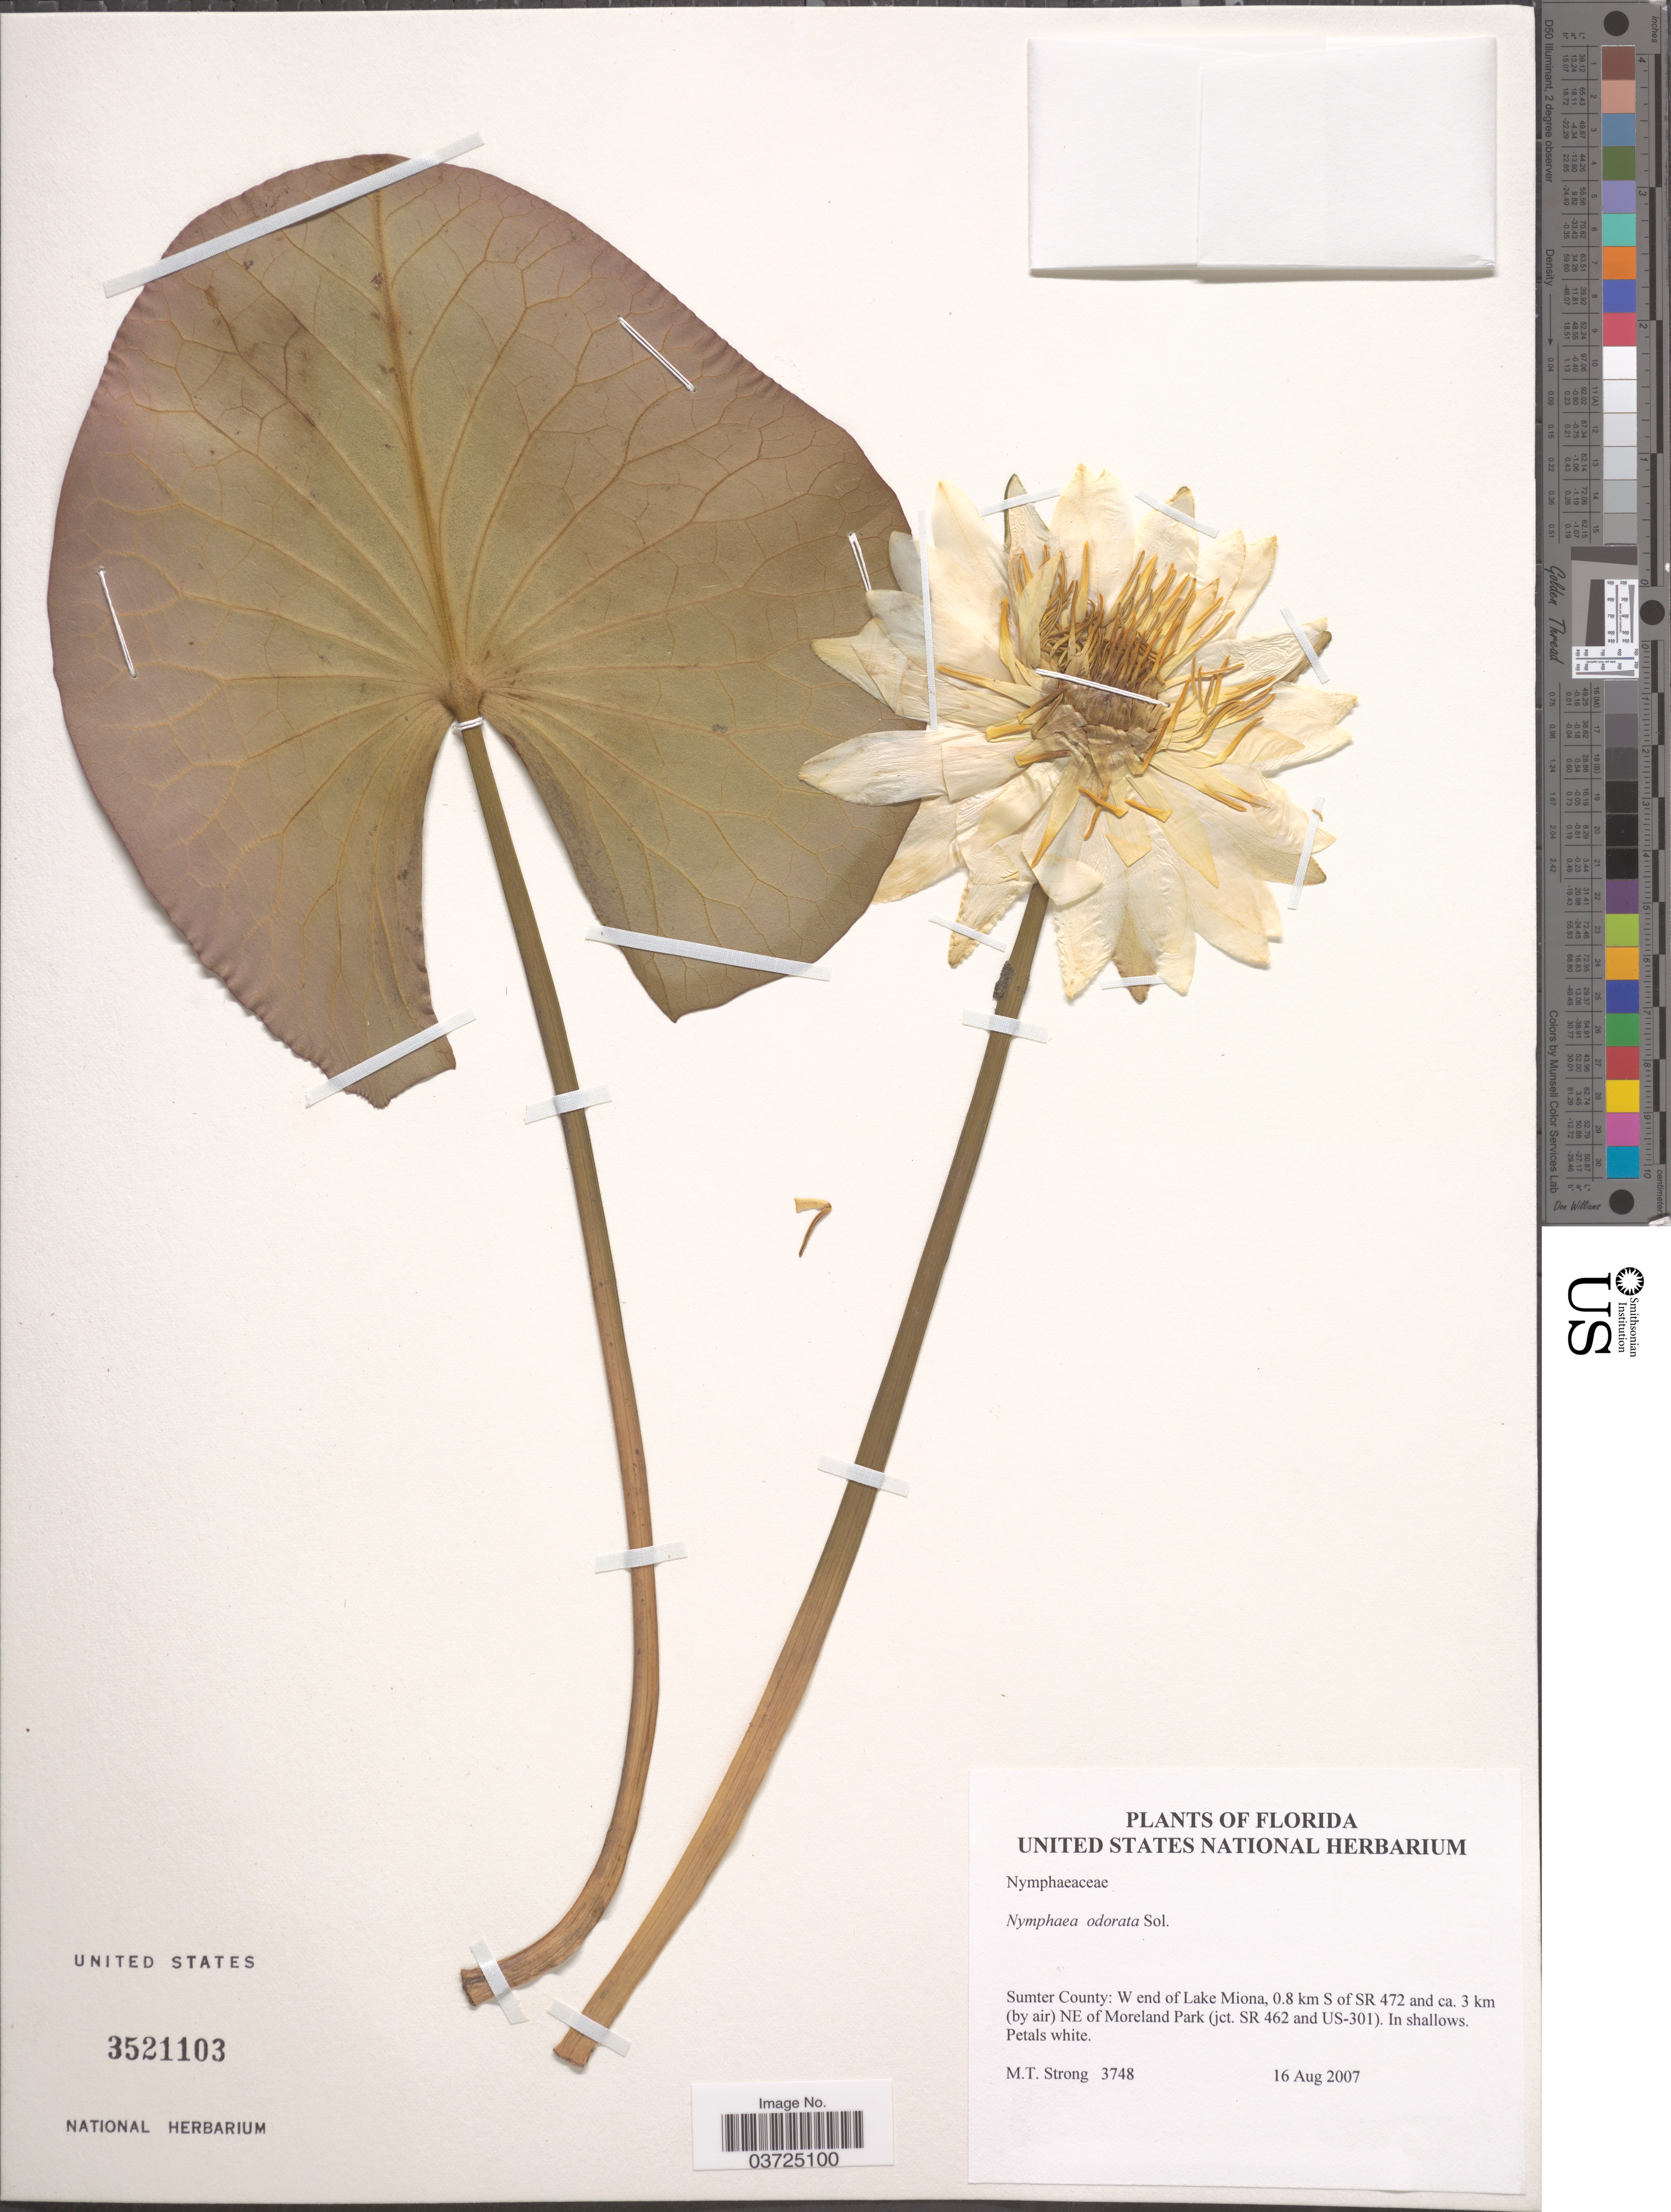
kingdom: Plantae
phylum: Tracheophyta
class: Magnoliopsida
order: Nymphaeales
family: Nymphaeaceae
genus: Nymphaea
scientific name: Nymphaea odorata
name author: Aiton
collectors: M. T. Strong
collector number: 3748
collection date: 2007-08-16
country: United States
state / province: Florida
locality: Sumter County: W end of Lake Miona, 0.8 km S of SR 472 and ca. 3 km (by air) NE of Moreland Park (jct. SR 462 and US-301).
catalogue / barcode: US 3521103